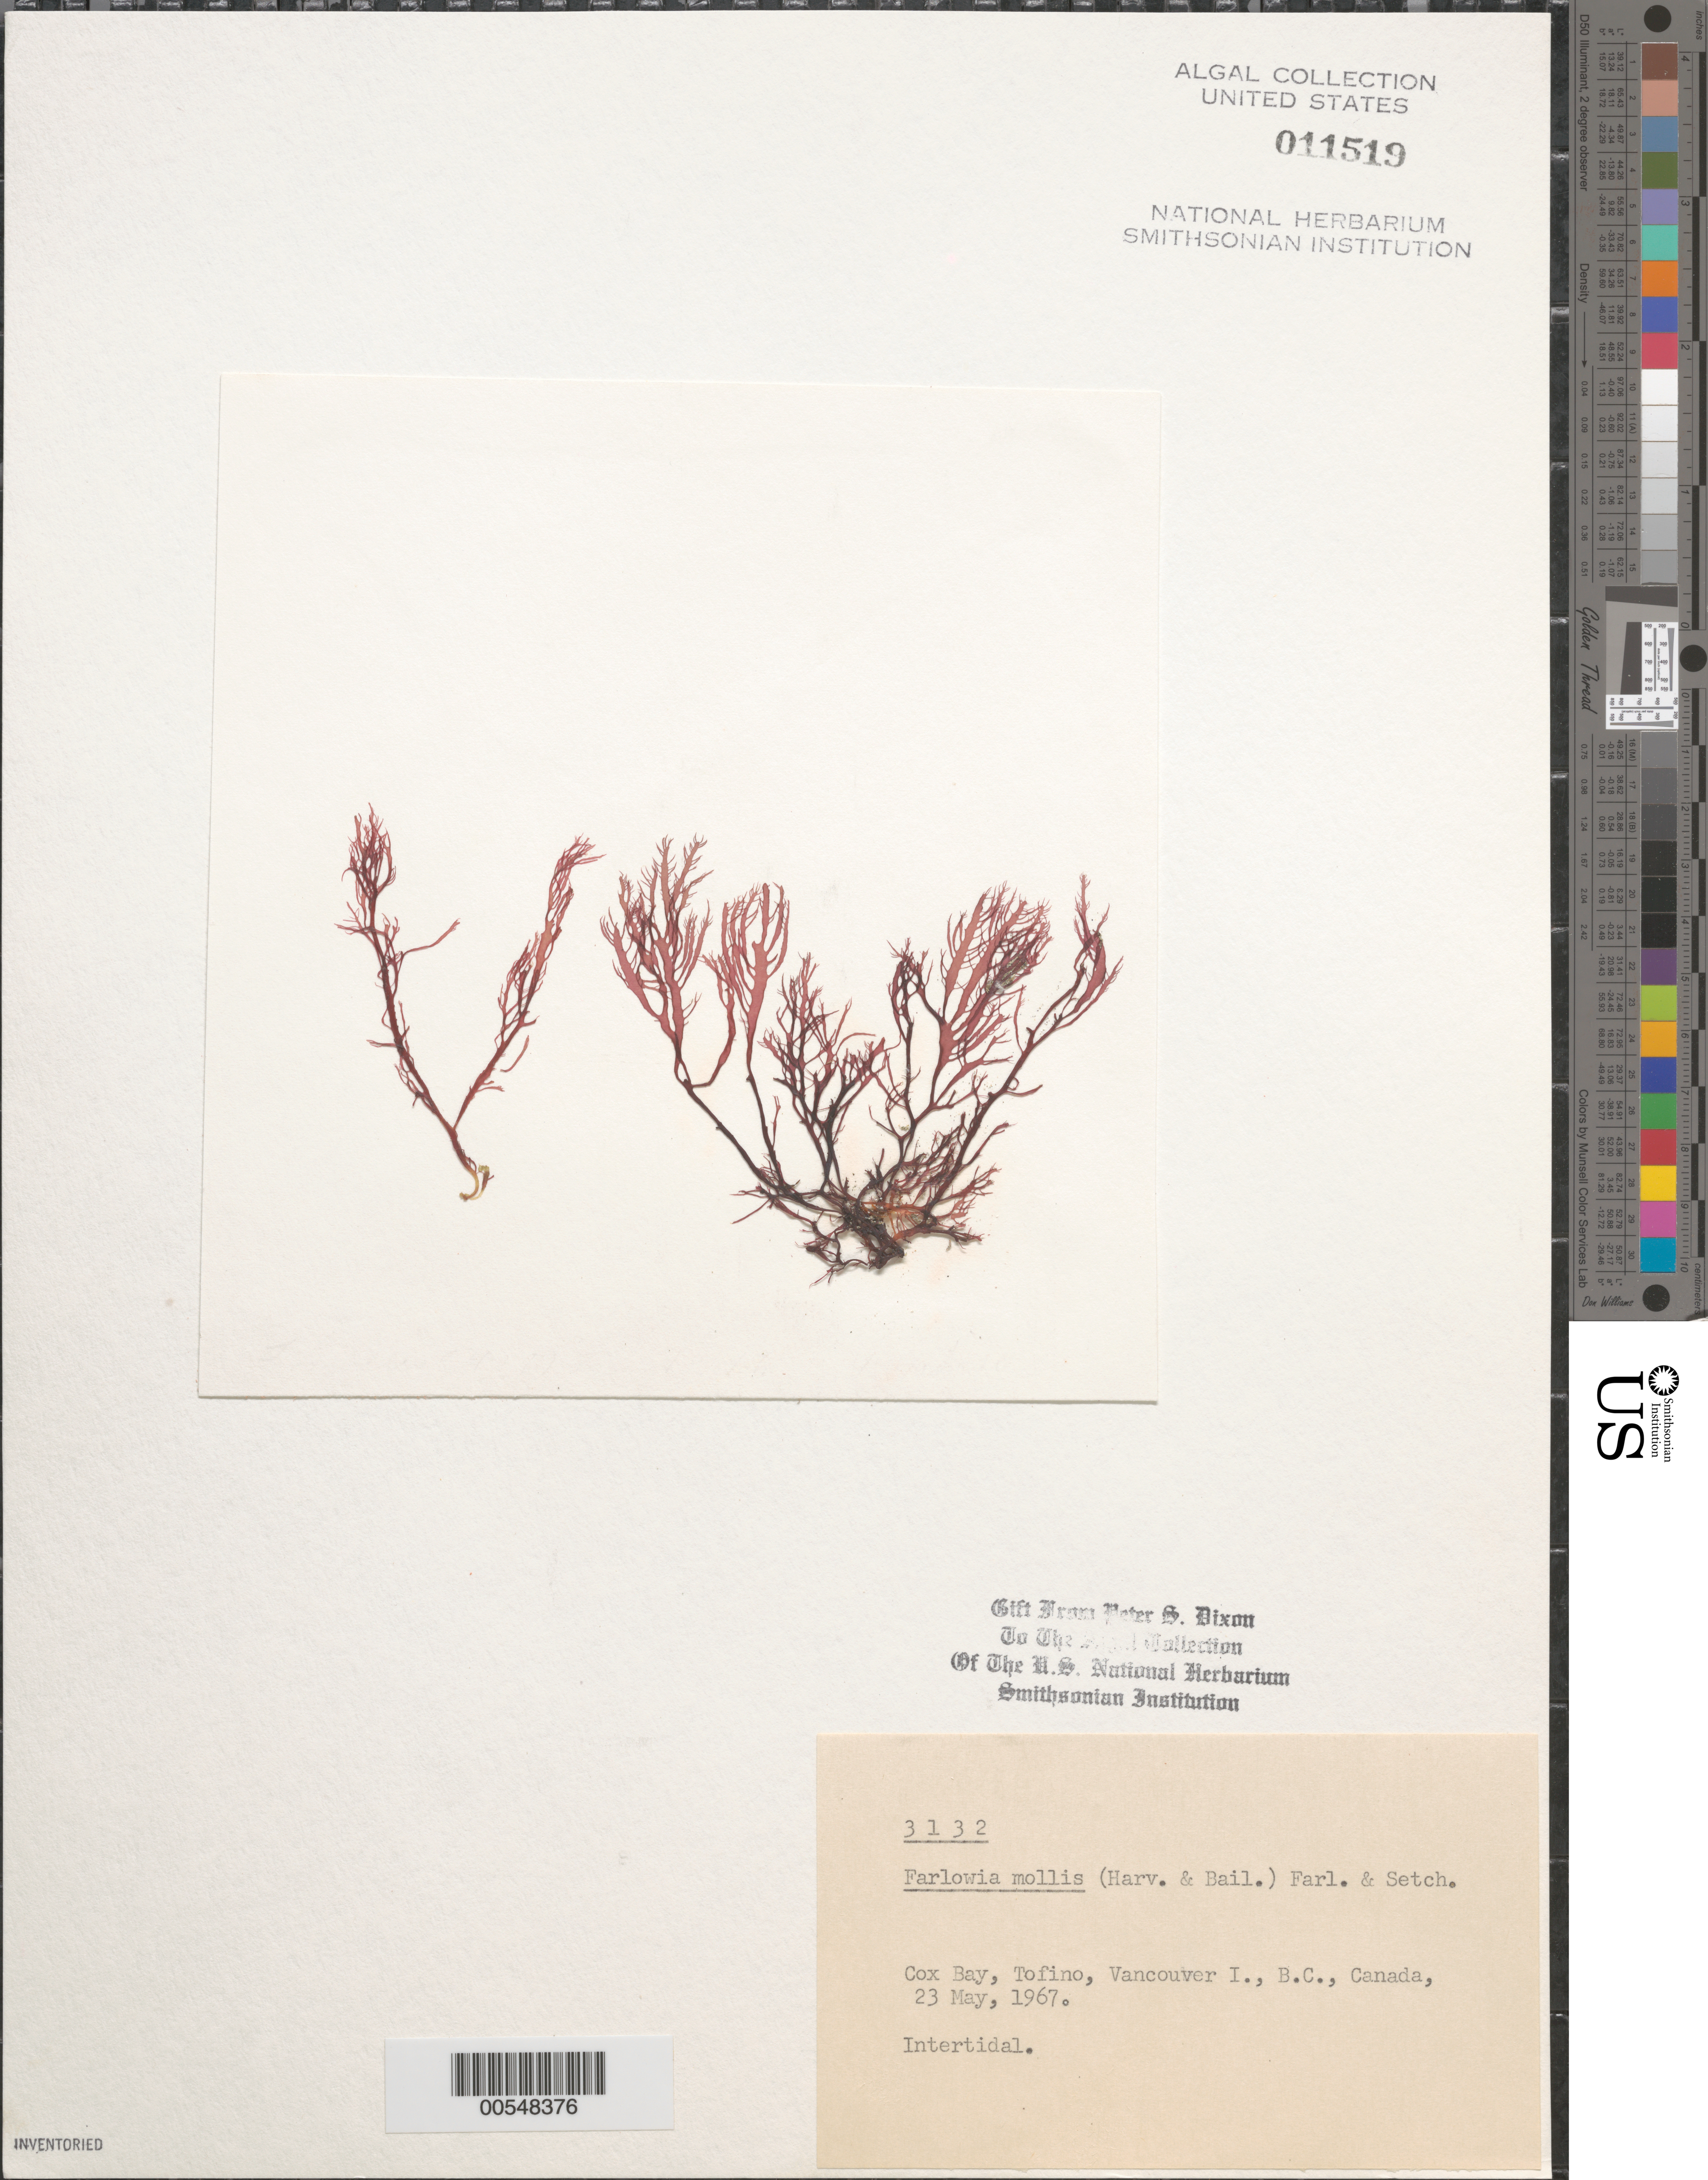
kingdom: Plantae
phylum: Rhodophyta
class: Florideophyceae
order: Gigartinales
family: Dumontiaceae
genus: Farlowia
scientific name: Farlowia mollis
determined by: Dixon, P. S.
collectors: P. S. Dixon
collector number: PSD 3132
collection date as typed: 23 May 1967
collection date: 1967-05-23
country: Canada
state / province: British Columbia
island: Vancouver Island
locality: Cox Bay, Tofino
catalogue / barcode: US 11519